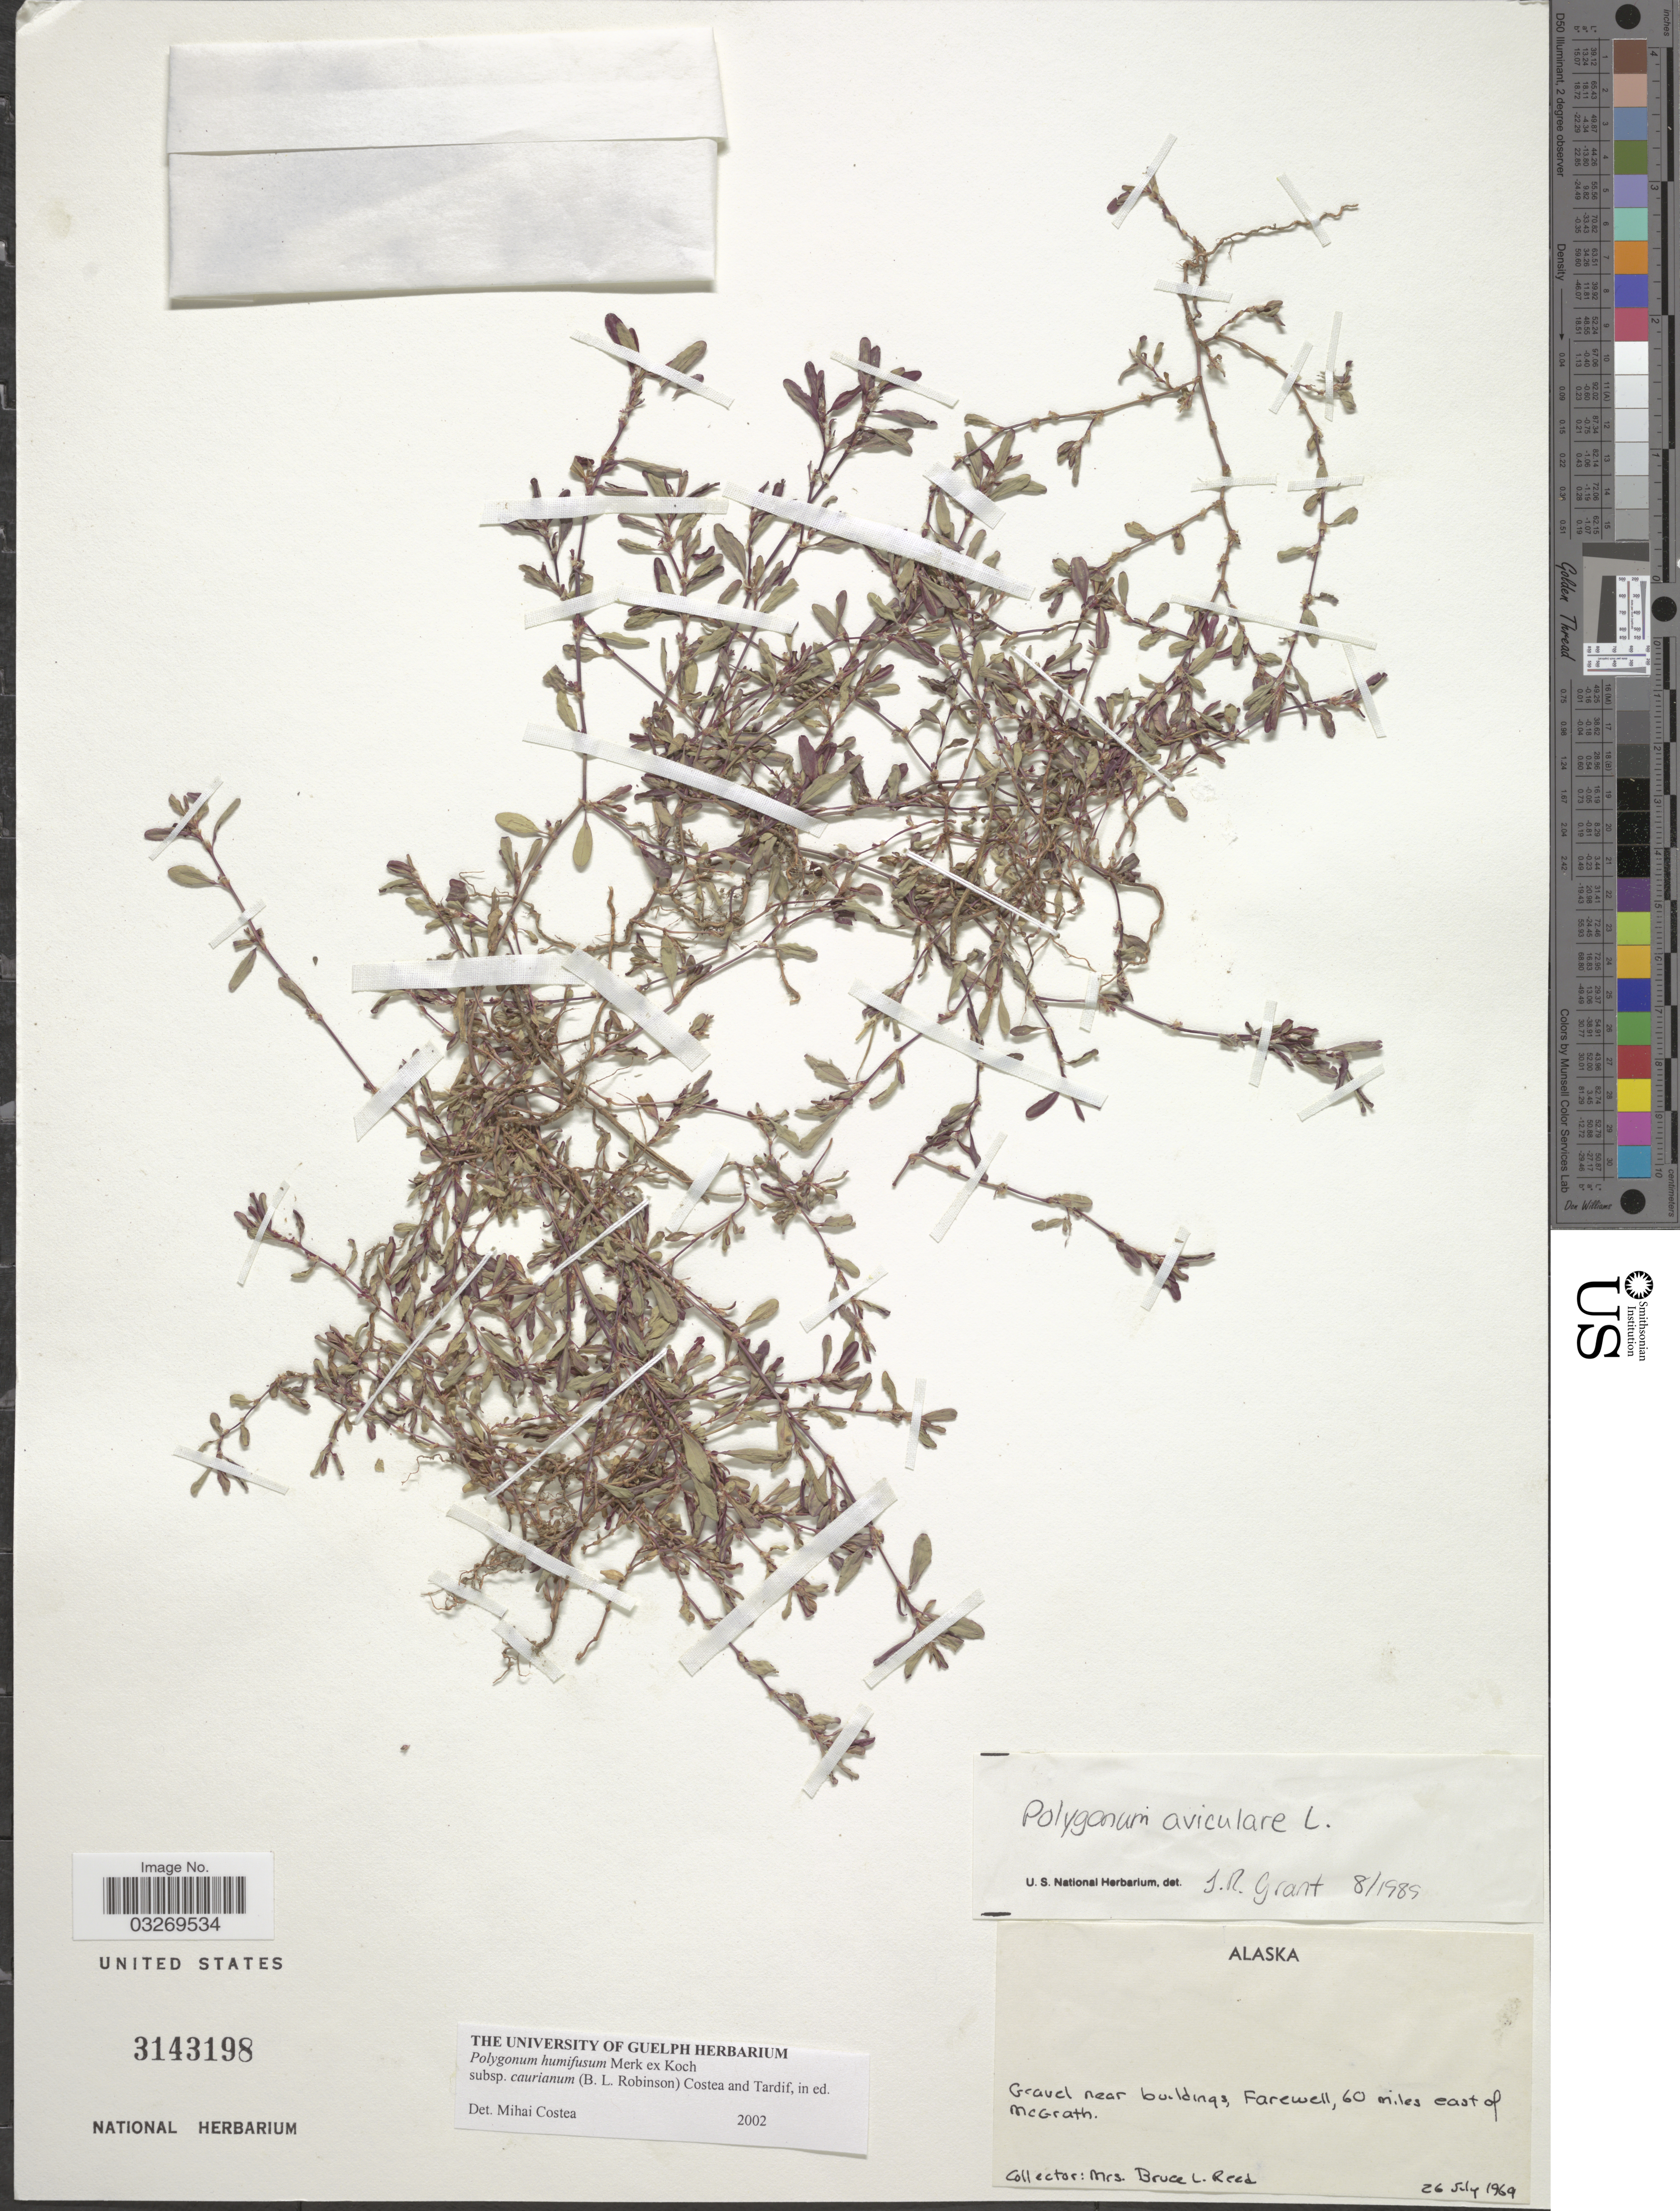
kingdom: Plantae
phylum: Tracheophyta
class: Magnoliopsida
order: Caryophyllales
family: Polygonaceae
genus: Polygonum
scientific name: Polygonum humifusum subsp. caurianum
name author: (B.L. Rob.) Costea & Tardif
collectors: B. Reed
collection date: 1969-07-26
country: United States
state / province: Alaska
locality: Gravel near buildings, Farewell, 60 miles east of McGrath.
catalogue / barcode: US 3143198